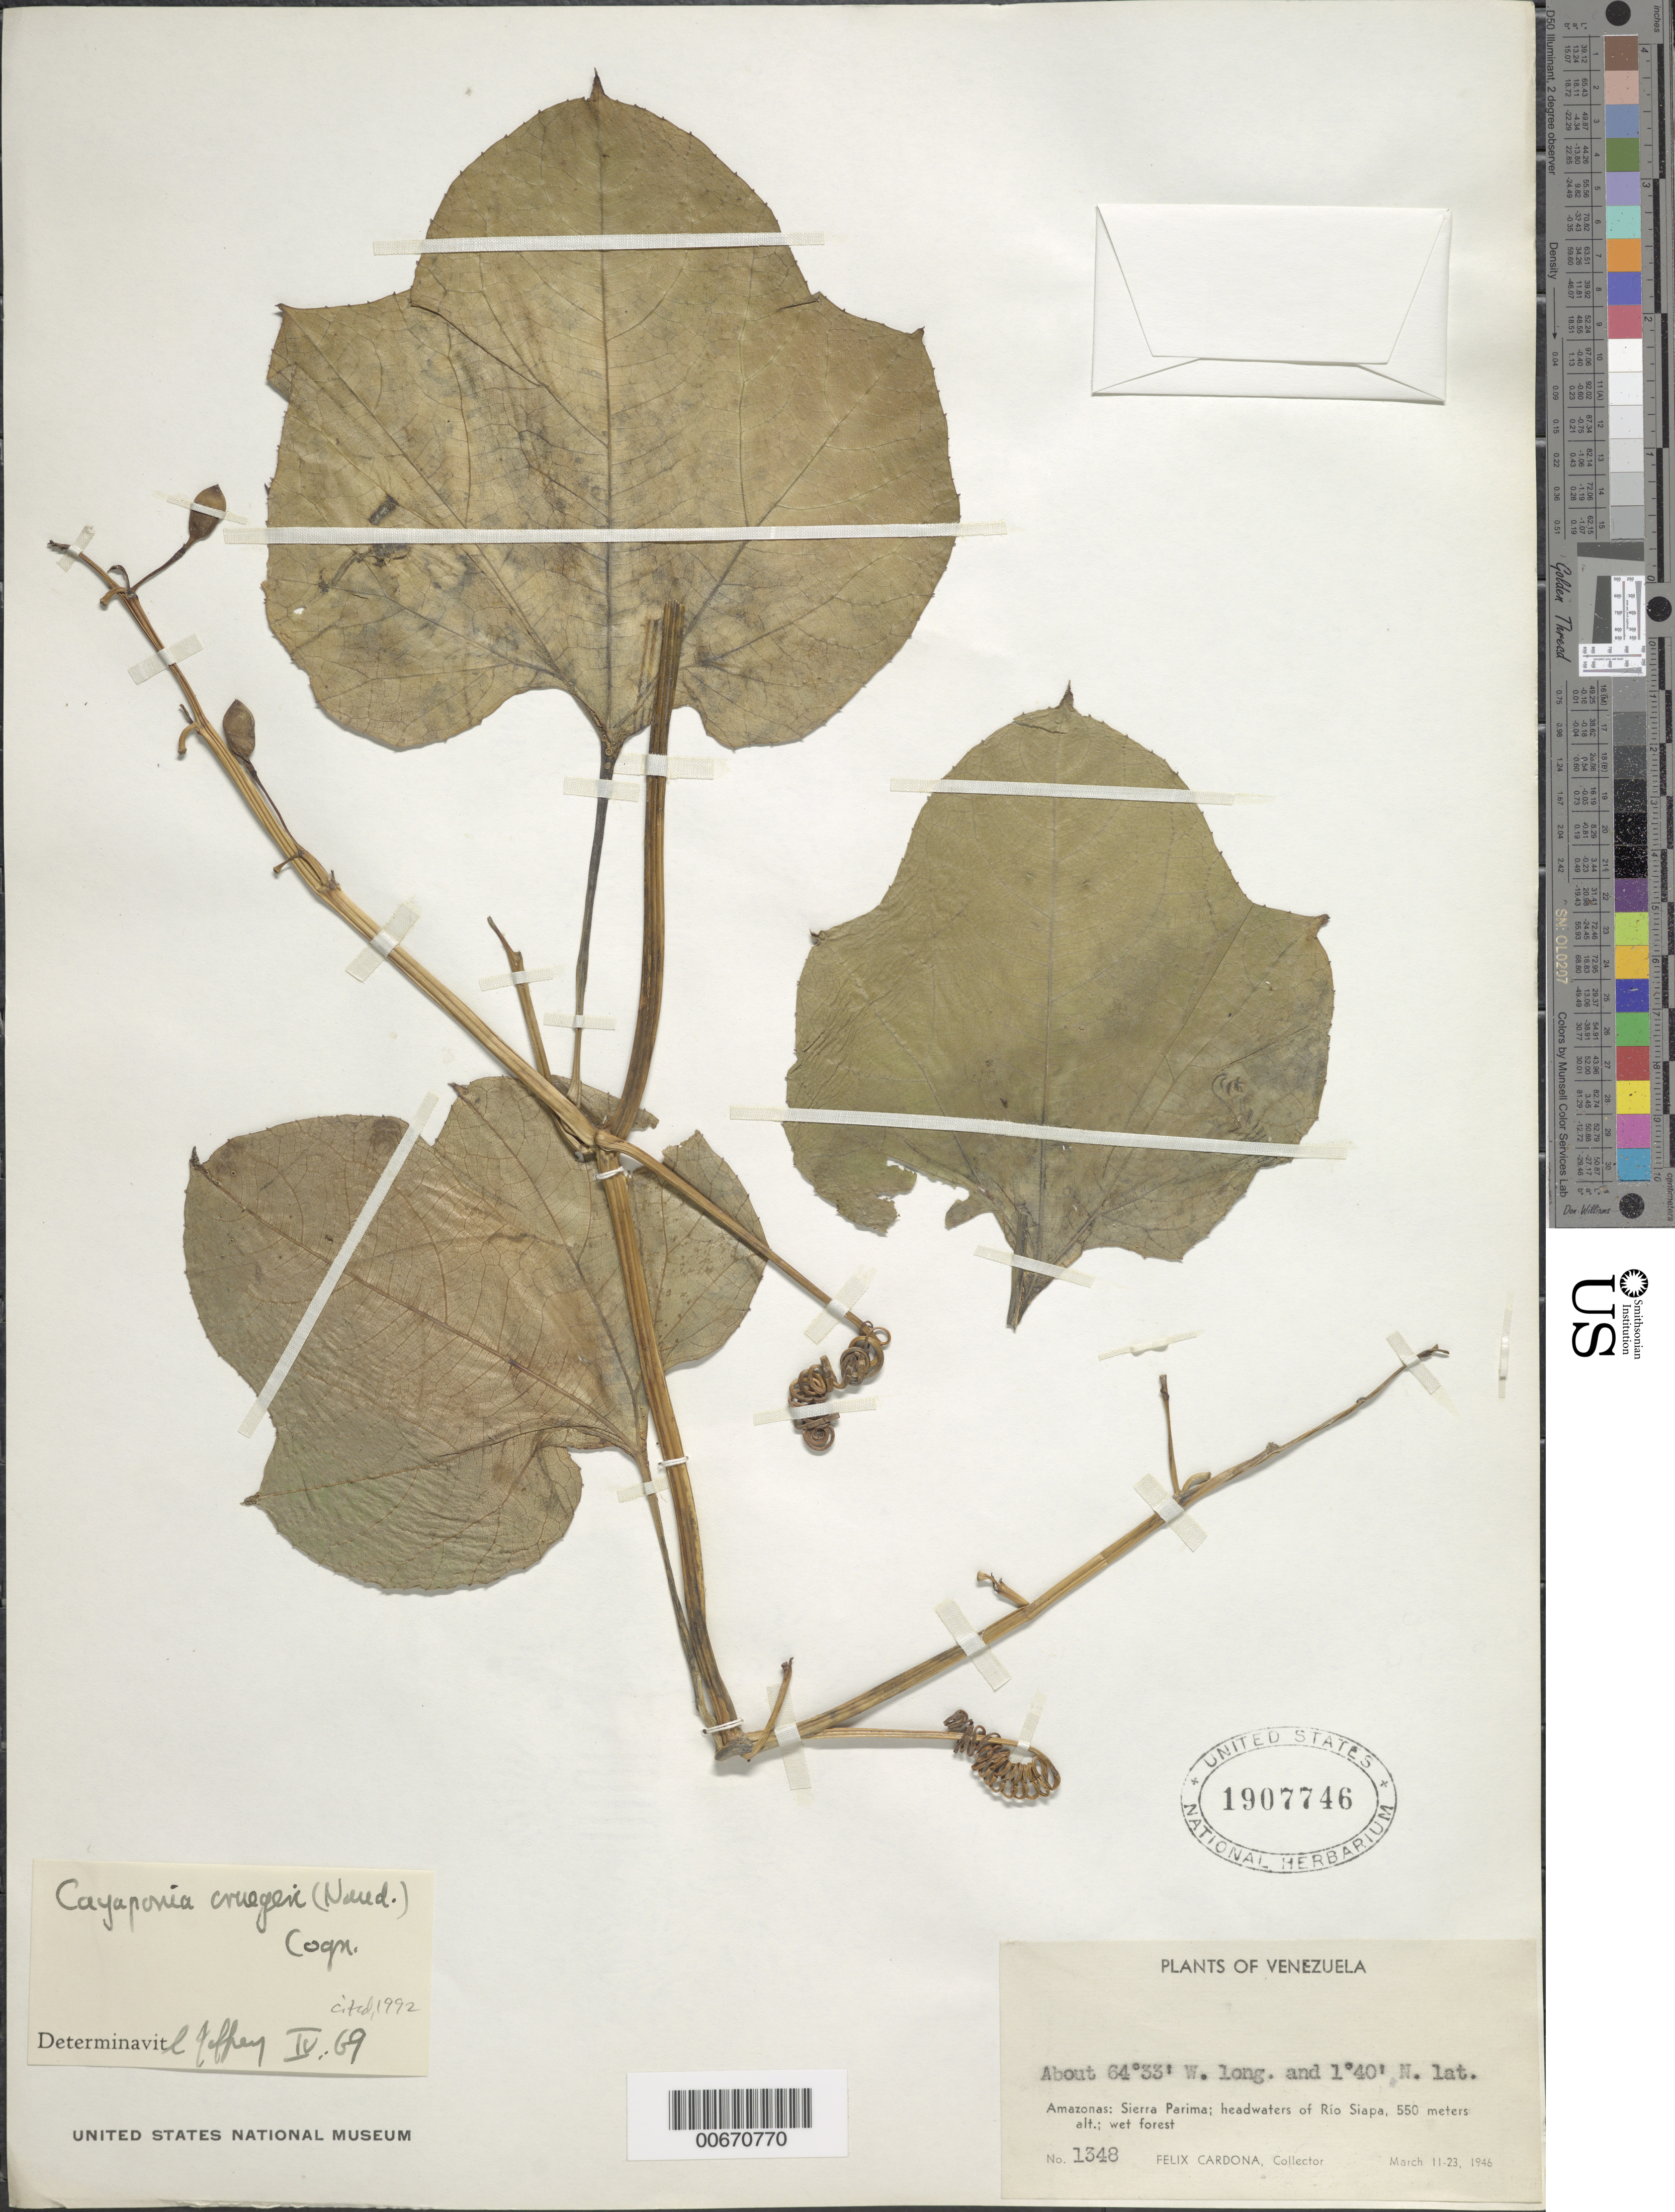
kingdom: Plantae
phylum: Tracheophyta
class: Magnoliopsida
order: Cucurbitales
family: Cucurbitaceae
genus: Cayaponia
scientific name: Cayaponia cruegeri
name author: (Naudin) Cogn.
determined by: Jeffrey, C.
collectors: F. Cardona Puig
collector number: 1348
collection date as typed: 11-Mar-46 to 23-Mar-46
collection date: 1946-03-11/1946-03-23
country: Venezuela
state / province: Amazonas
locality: Sierra Parima, headwaters of Río Siapa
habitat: Wet forest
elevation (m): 550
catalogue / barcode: US 1907746